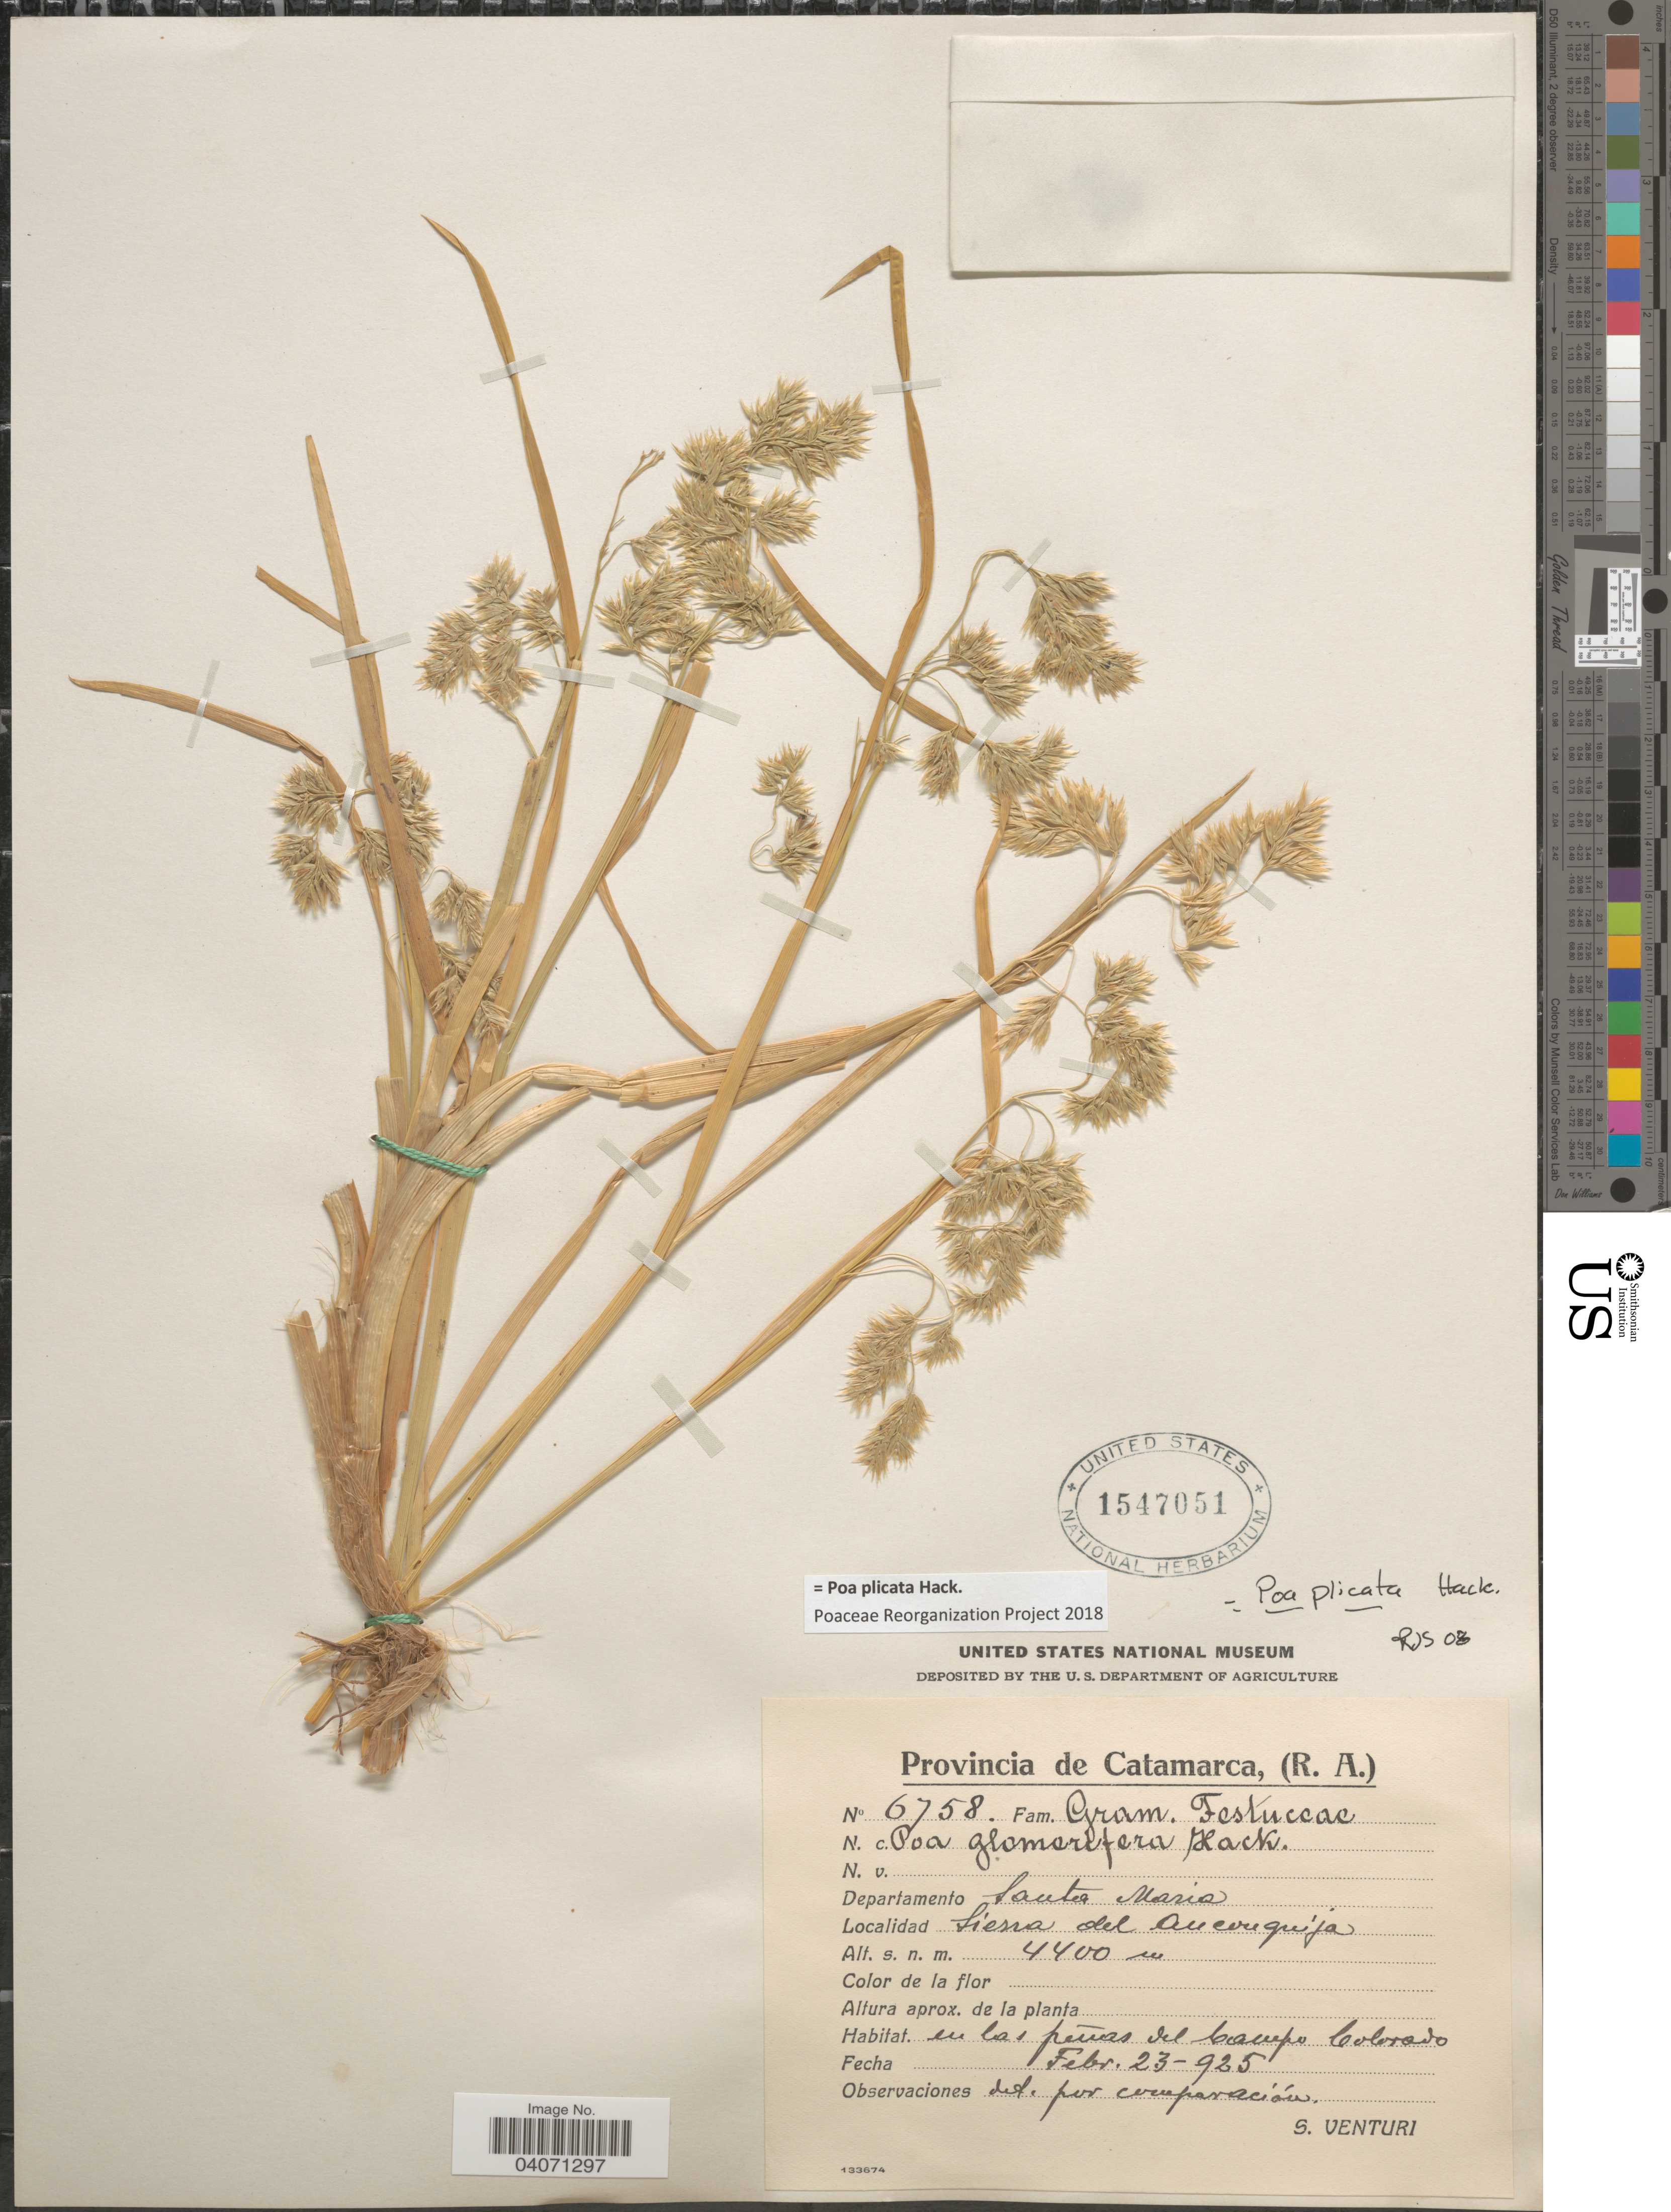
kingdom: Plantae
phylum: Tracheophyta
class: Liliopsida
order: Poales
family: Poaceae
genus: Poa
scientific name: Poa plicata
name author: Hack.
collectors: S. Venturi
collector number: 6758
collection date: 1925-02-23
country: Argentina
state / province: Catamarca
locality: Departamento Santa Maria. Sierra del Aconquija. En las peñas del Campo Colorado.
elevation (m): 4400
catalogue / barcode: US 1547051